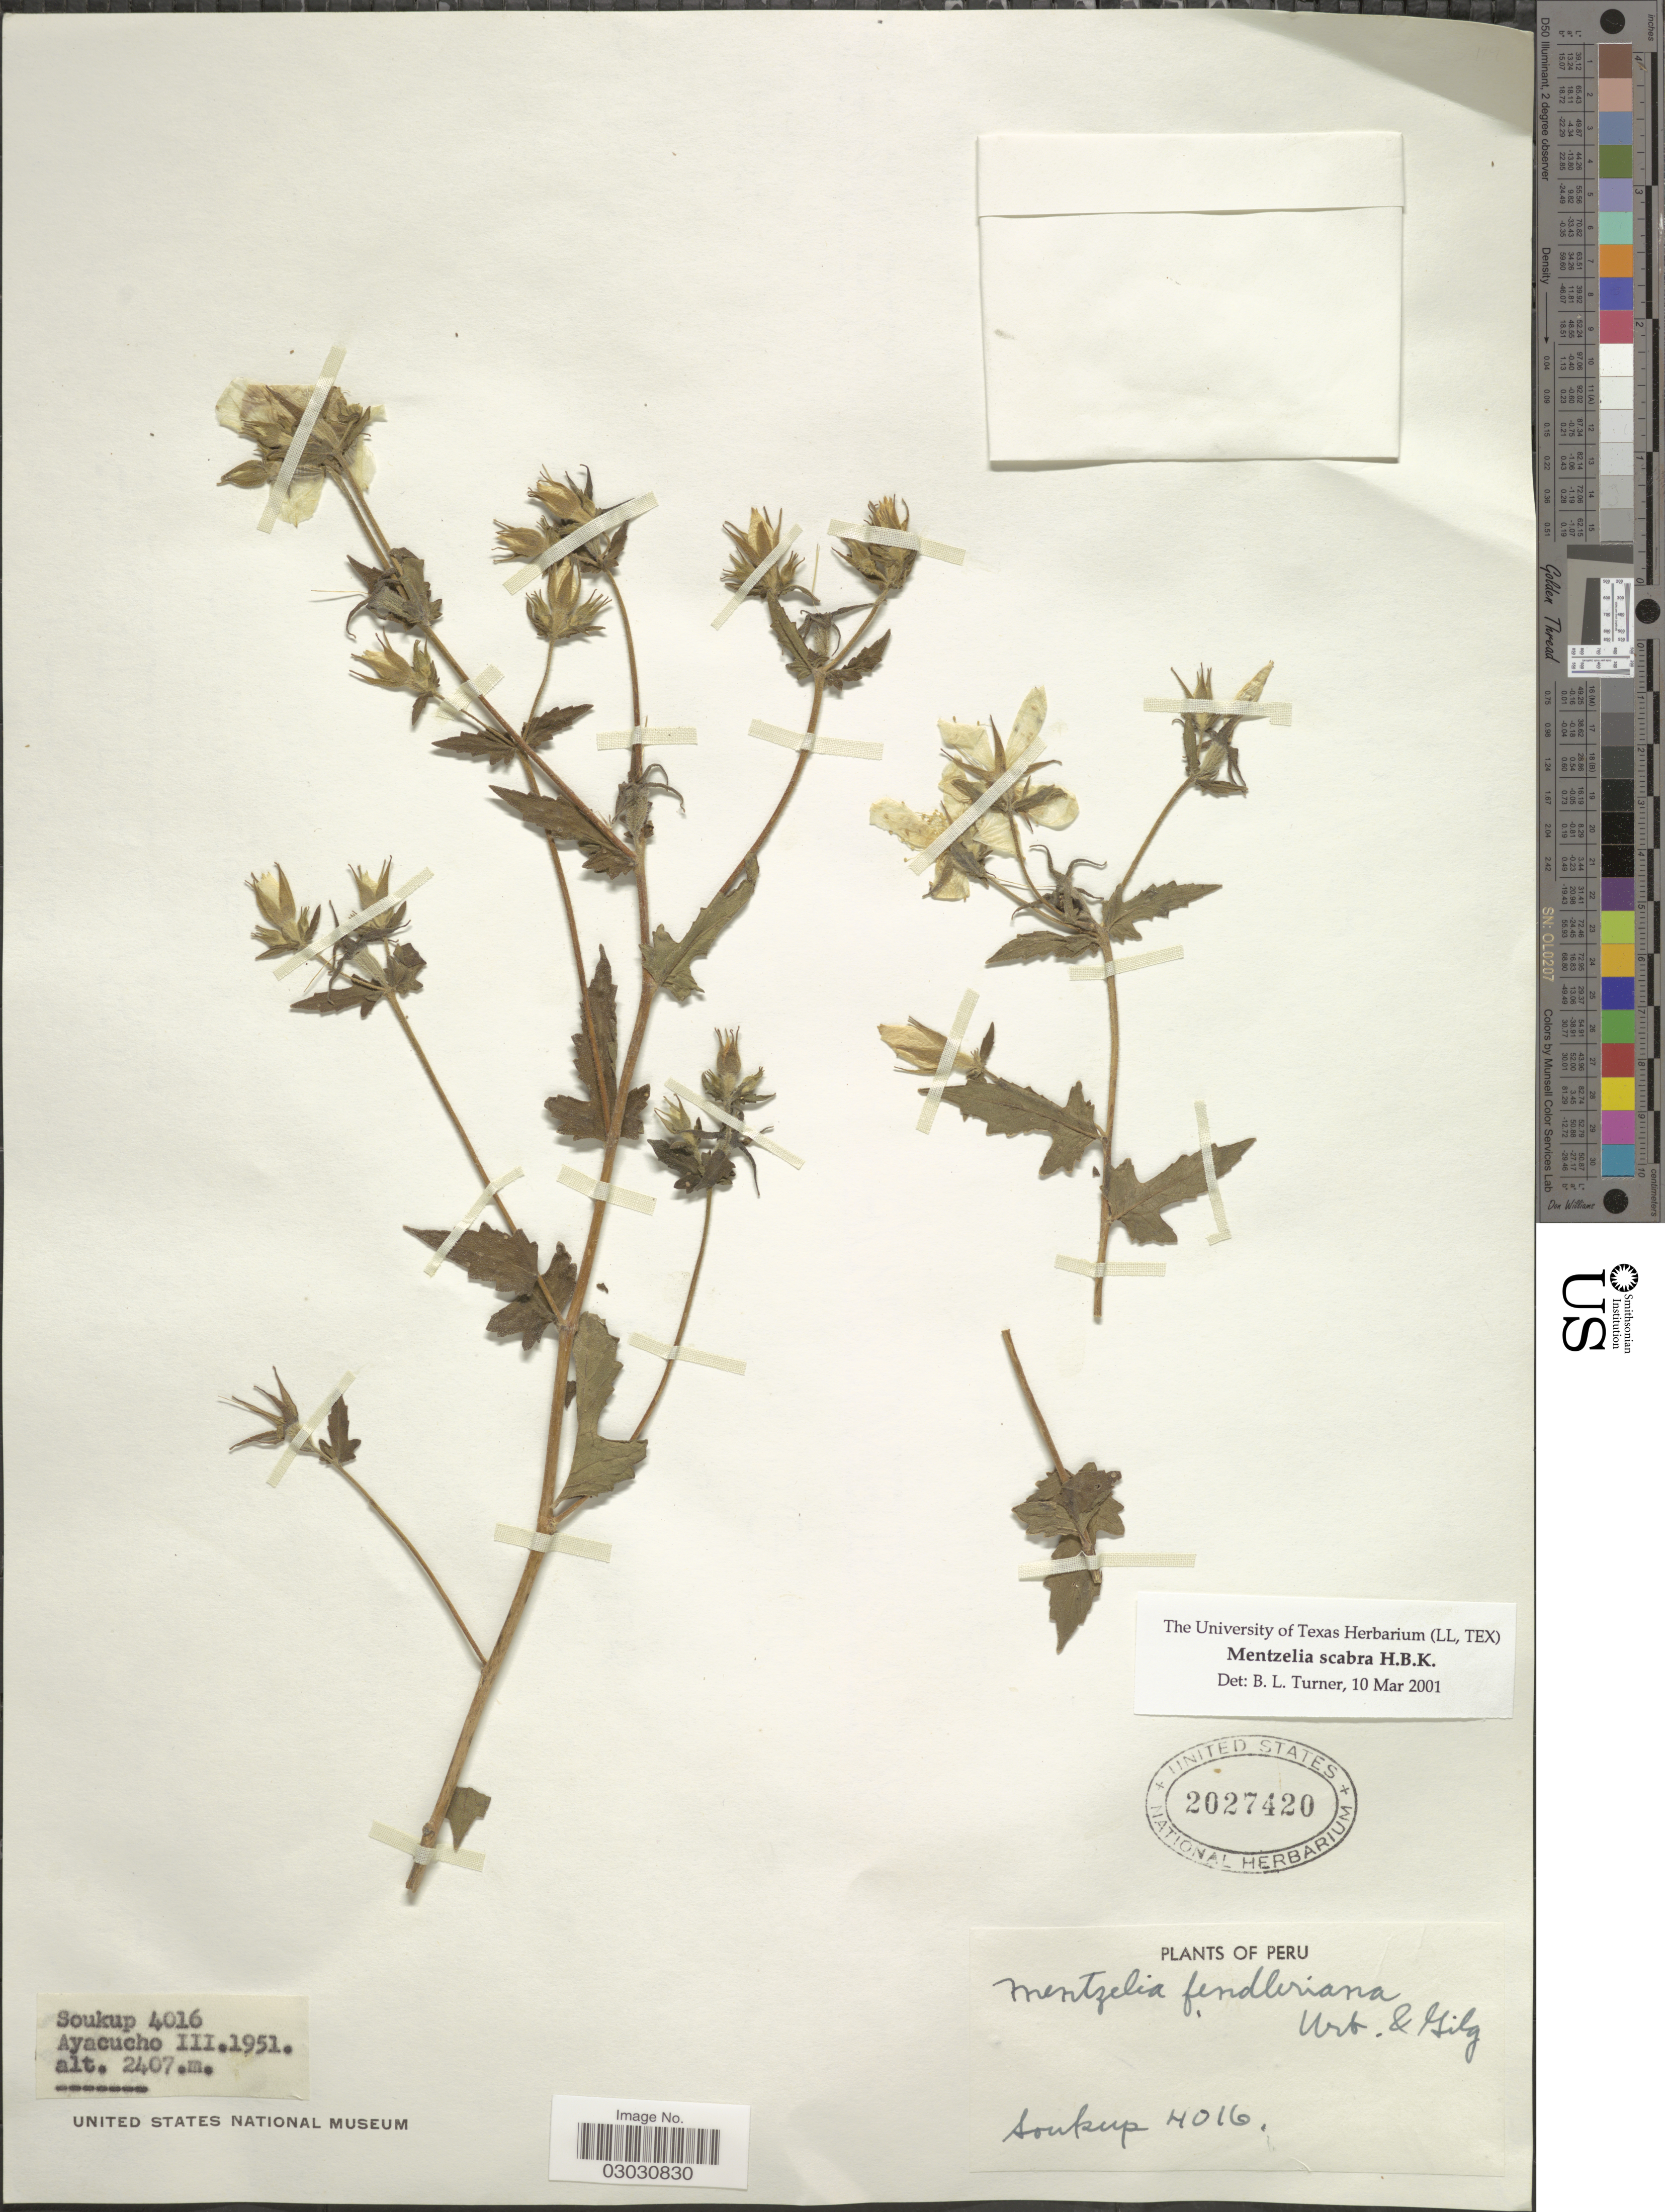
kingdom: Plantae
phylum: Tracheophyta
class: Magnoliopsida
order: Cornales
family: Loasaceae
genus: Mentzelia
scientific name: Mentzelia scabra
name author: Kunth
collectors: -- Soukup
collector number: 4016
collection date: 1951-03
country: Peru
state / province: Ayacucho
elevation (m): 2407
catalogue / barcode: US 2027420